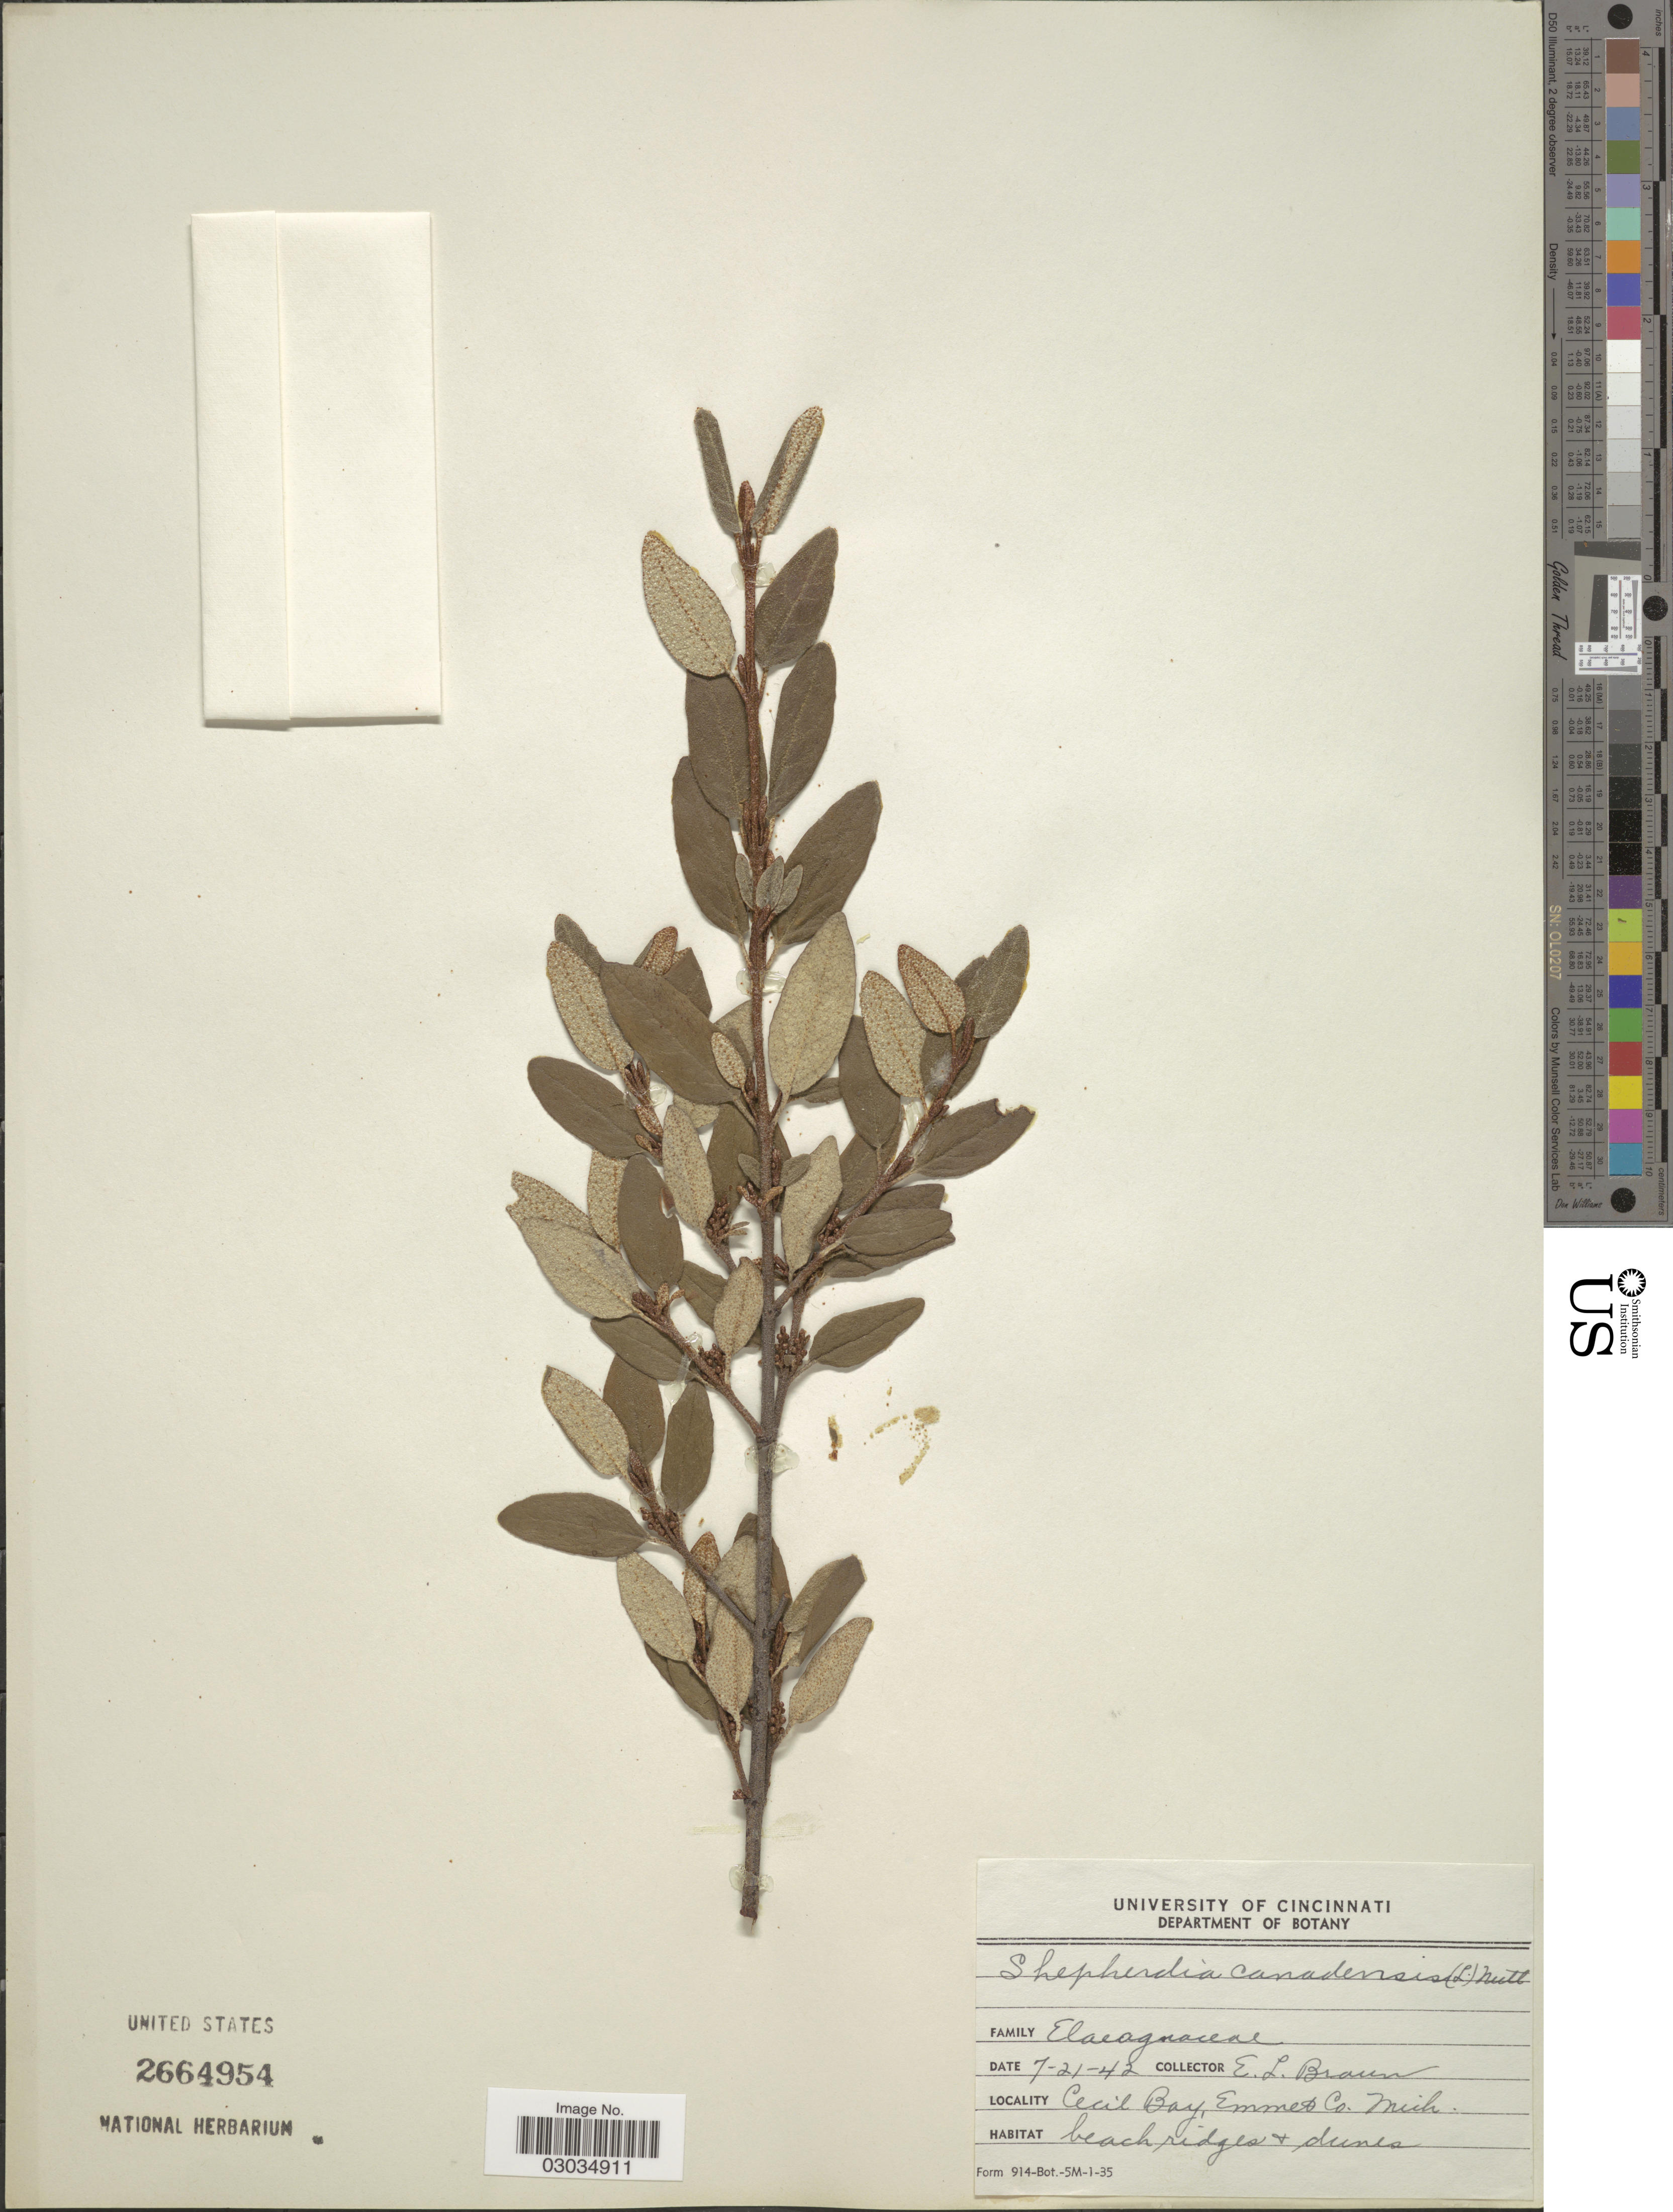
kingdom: Plantae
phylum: Tracheophyta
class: Magnoliopsida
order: Rosales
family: Elaeagnaceae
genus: Shepherdia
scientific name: Shepherdia canadensis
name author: (L.) Nutt.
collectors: E. L. Braun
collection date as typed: Transcribed d/m/y: 21/7/42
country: United States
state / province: Michigan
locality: Cecil Bay, Emmet Co., Mich.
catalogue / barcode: US 2664954